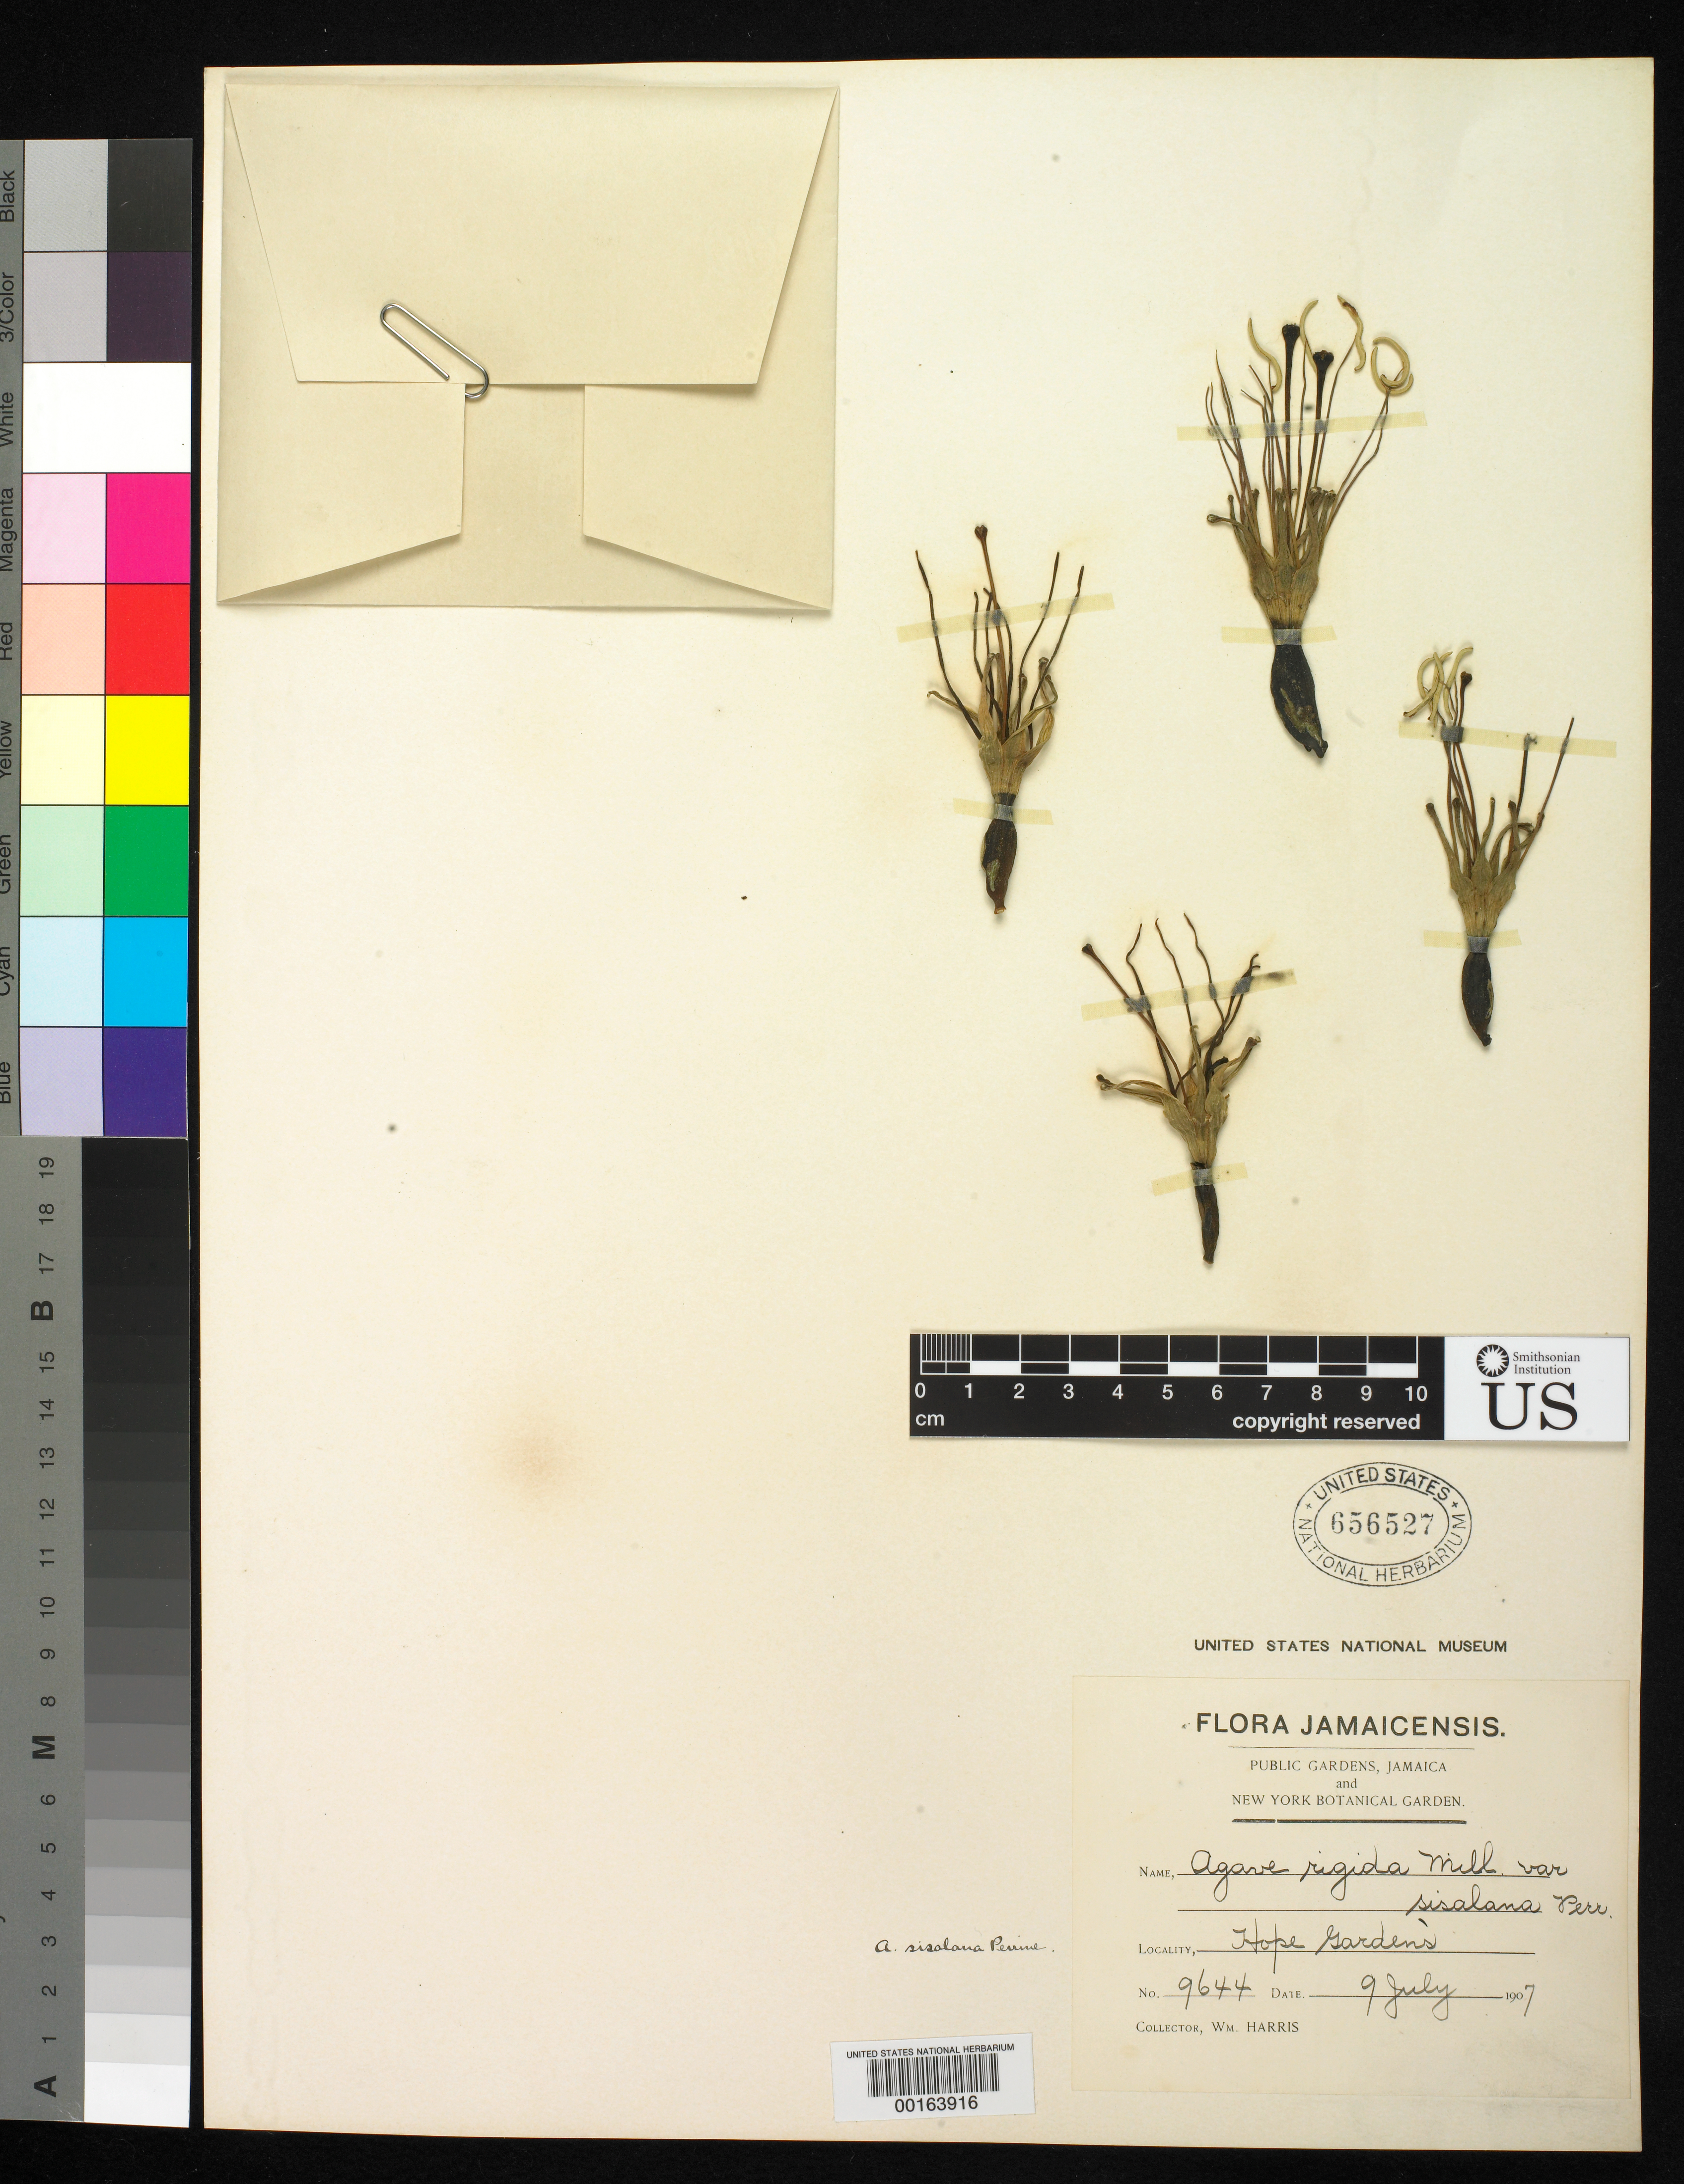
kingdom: Plantae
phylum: Tracheophyta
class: Liliopsida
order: Asparagales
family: Asparagaceae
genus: Agave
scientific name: Agave sisalana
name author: Perrine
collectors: W. H. Harris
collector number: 9644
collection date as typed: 09 Jul 1907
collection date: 1907-07-09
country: Jamaica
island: Greater Antilles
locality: Hope gardens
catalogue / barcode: US 656527